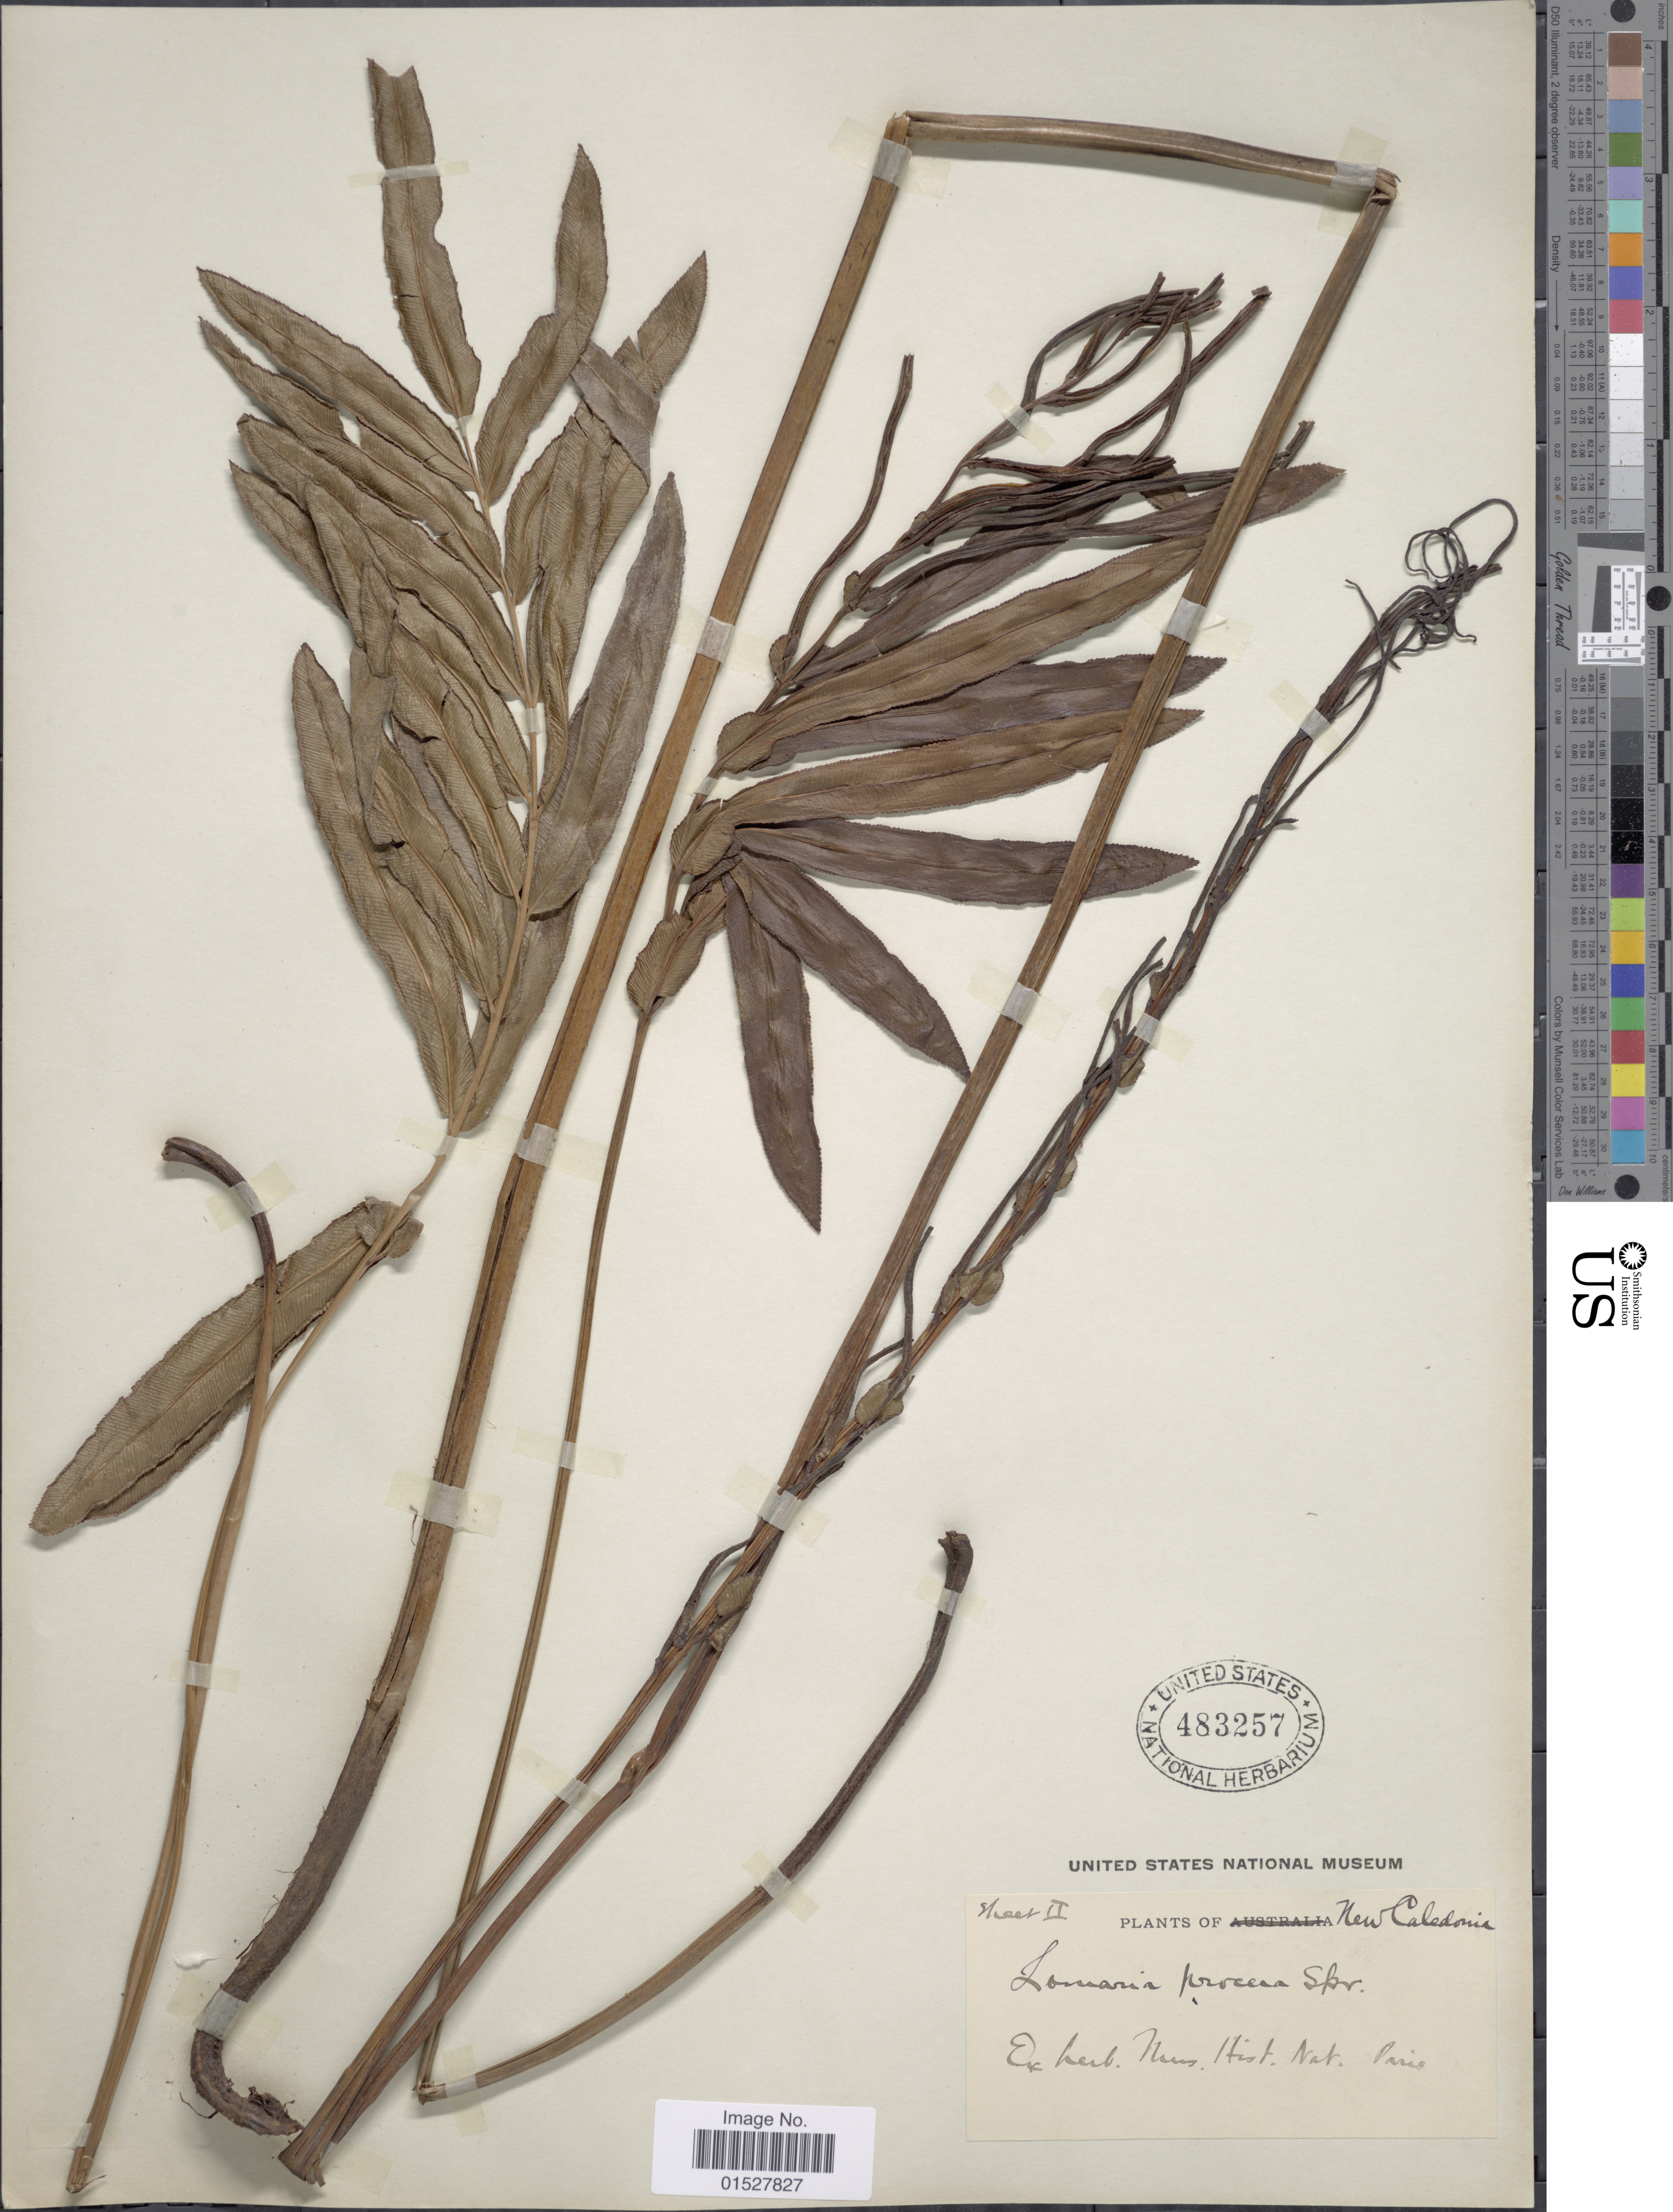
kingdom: Plantae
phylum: Tracheophyta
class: Polypodiopsida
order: Polypodiales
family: Blechnaceae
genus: Parablechnum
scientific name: Parablechnum confusum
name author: (E. Fourn.) Gasper & Salino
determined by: Vazquez, R.; Molino, S.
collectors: ex herb. Mus. Paris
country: New Caledonia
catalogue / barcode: US 483257